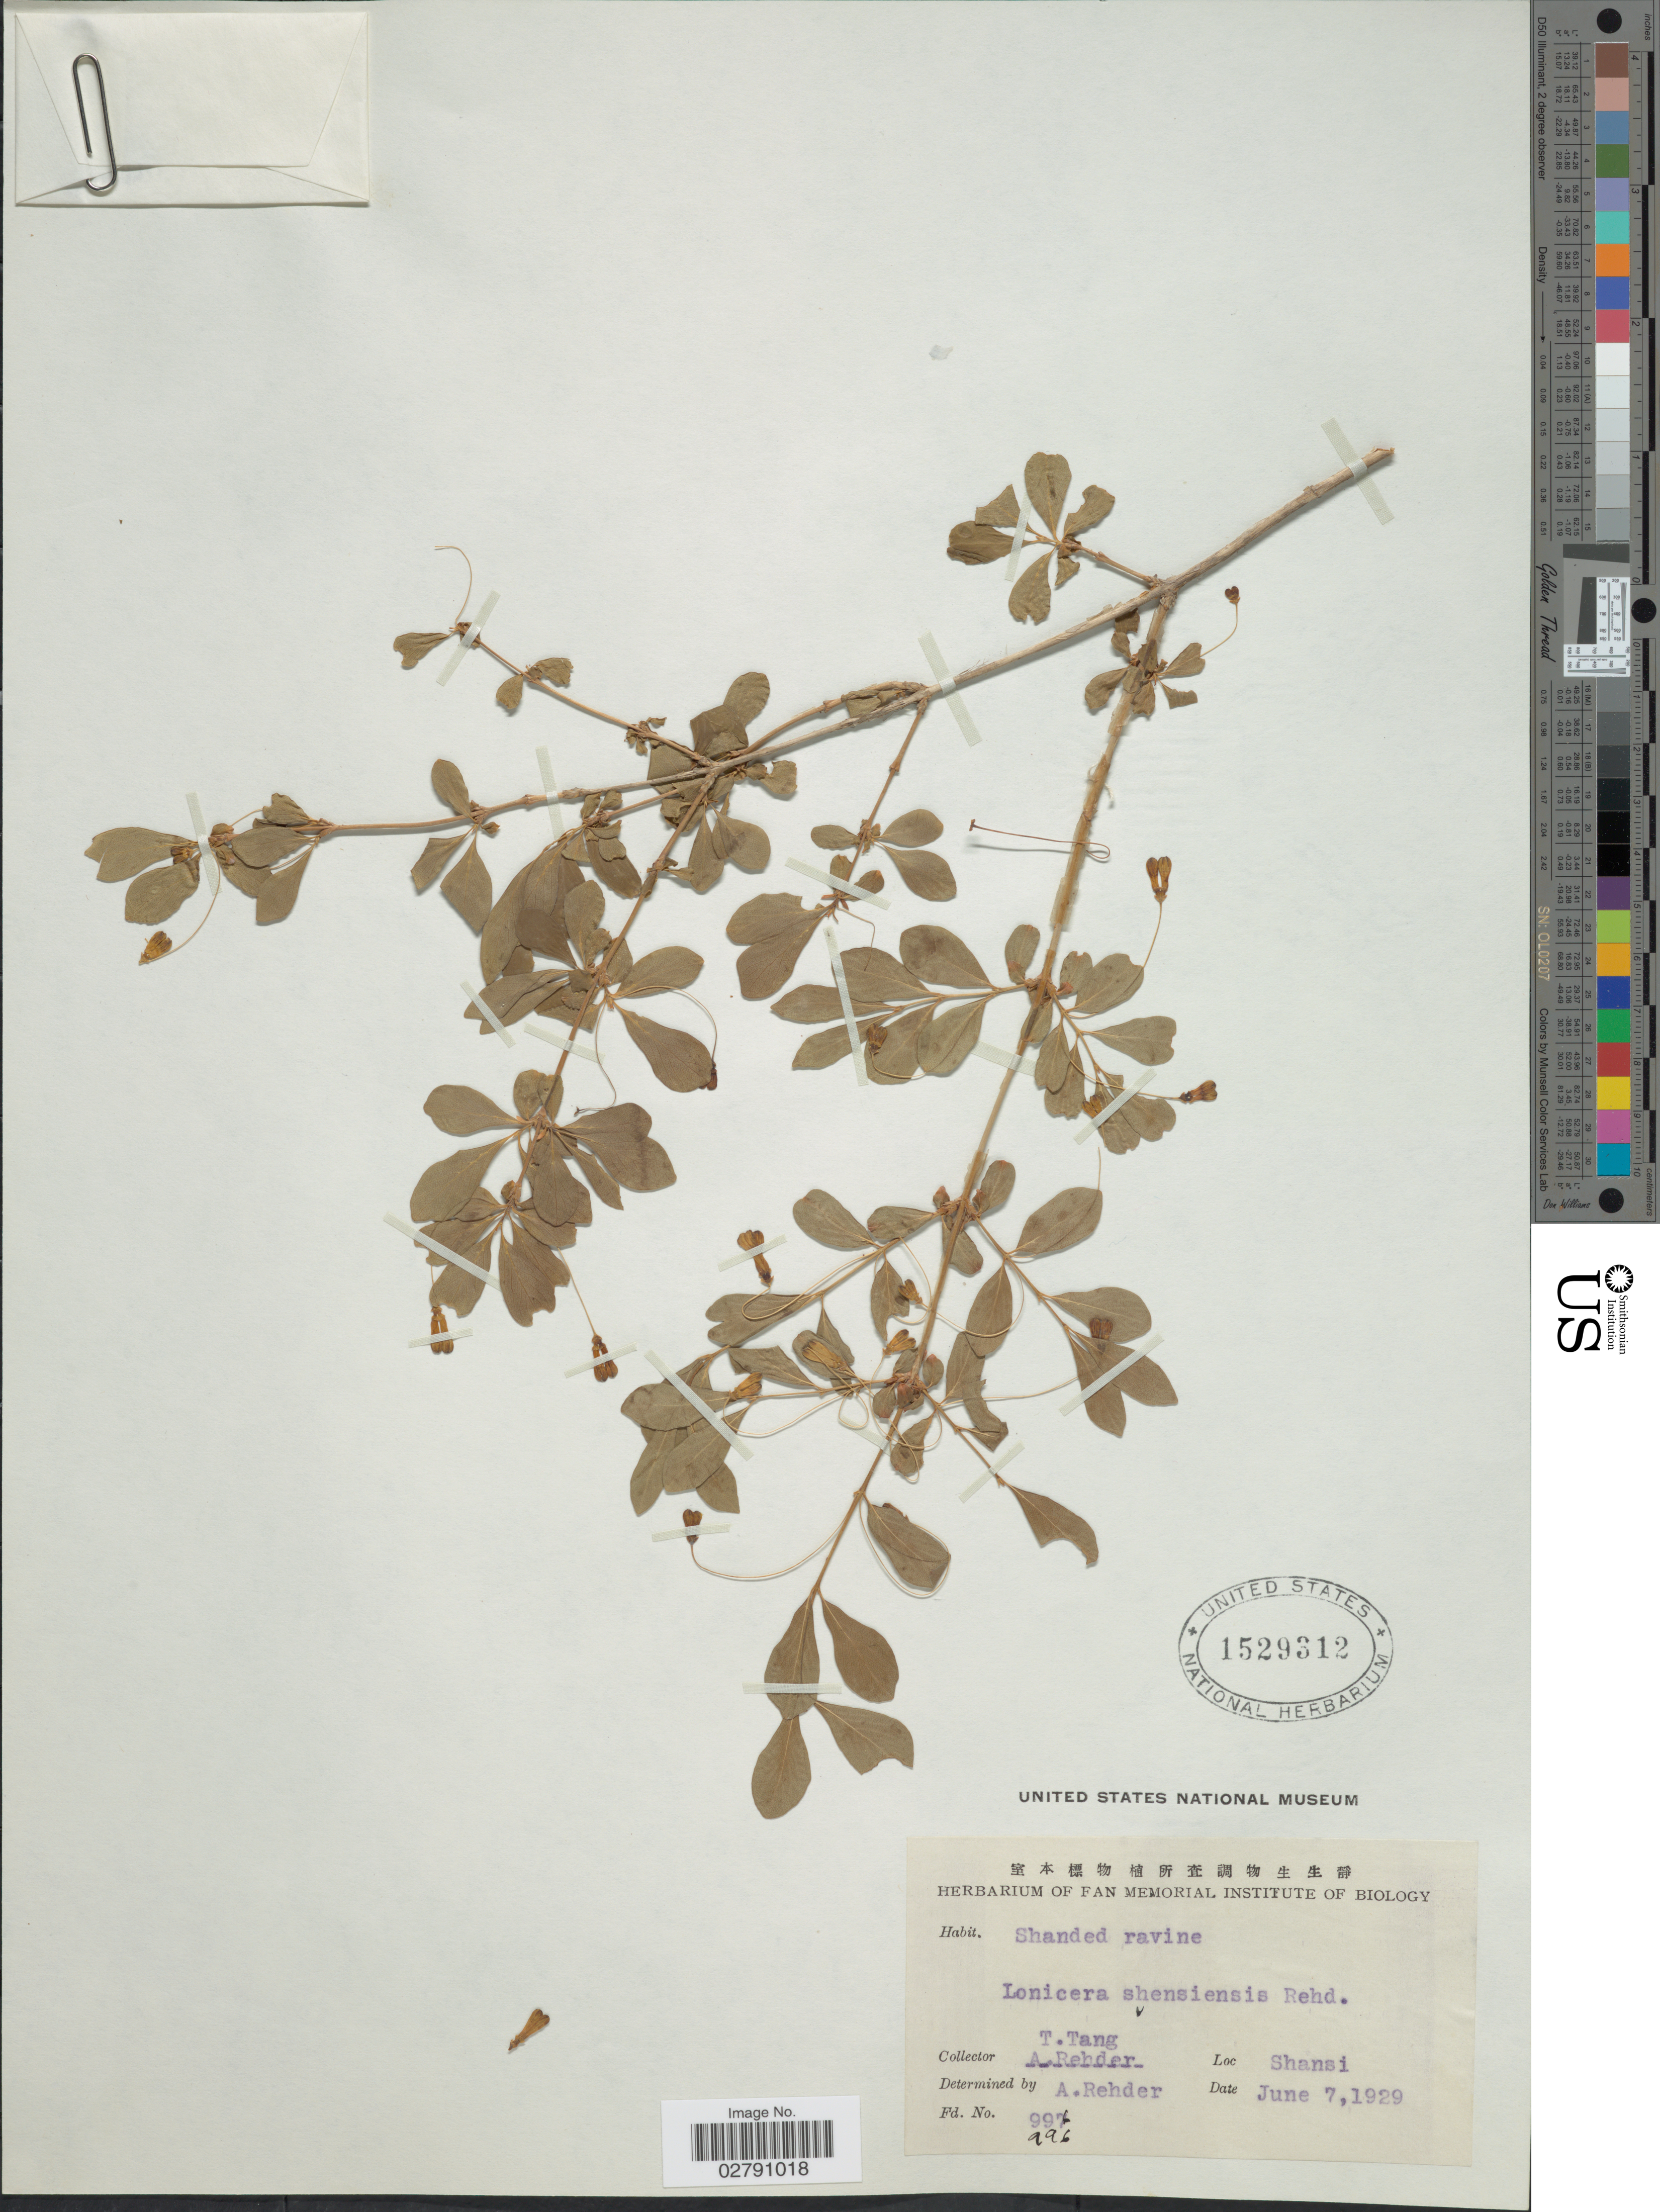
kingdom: Plantae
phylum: Tracheophyta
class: Magnoliopsida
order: Dipsacales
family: Caprifoliaceae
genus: Lonicera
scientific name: Lonicera shensiensis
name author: (Rehder) Rehder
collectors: T. Tang & A. Rehder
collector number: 996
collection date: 1929-06-07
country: China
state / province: Shanxi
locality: Shansi.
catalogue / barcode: US 1529312